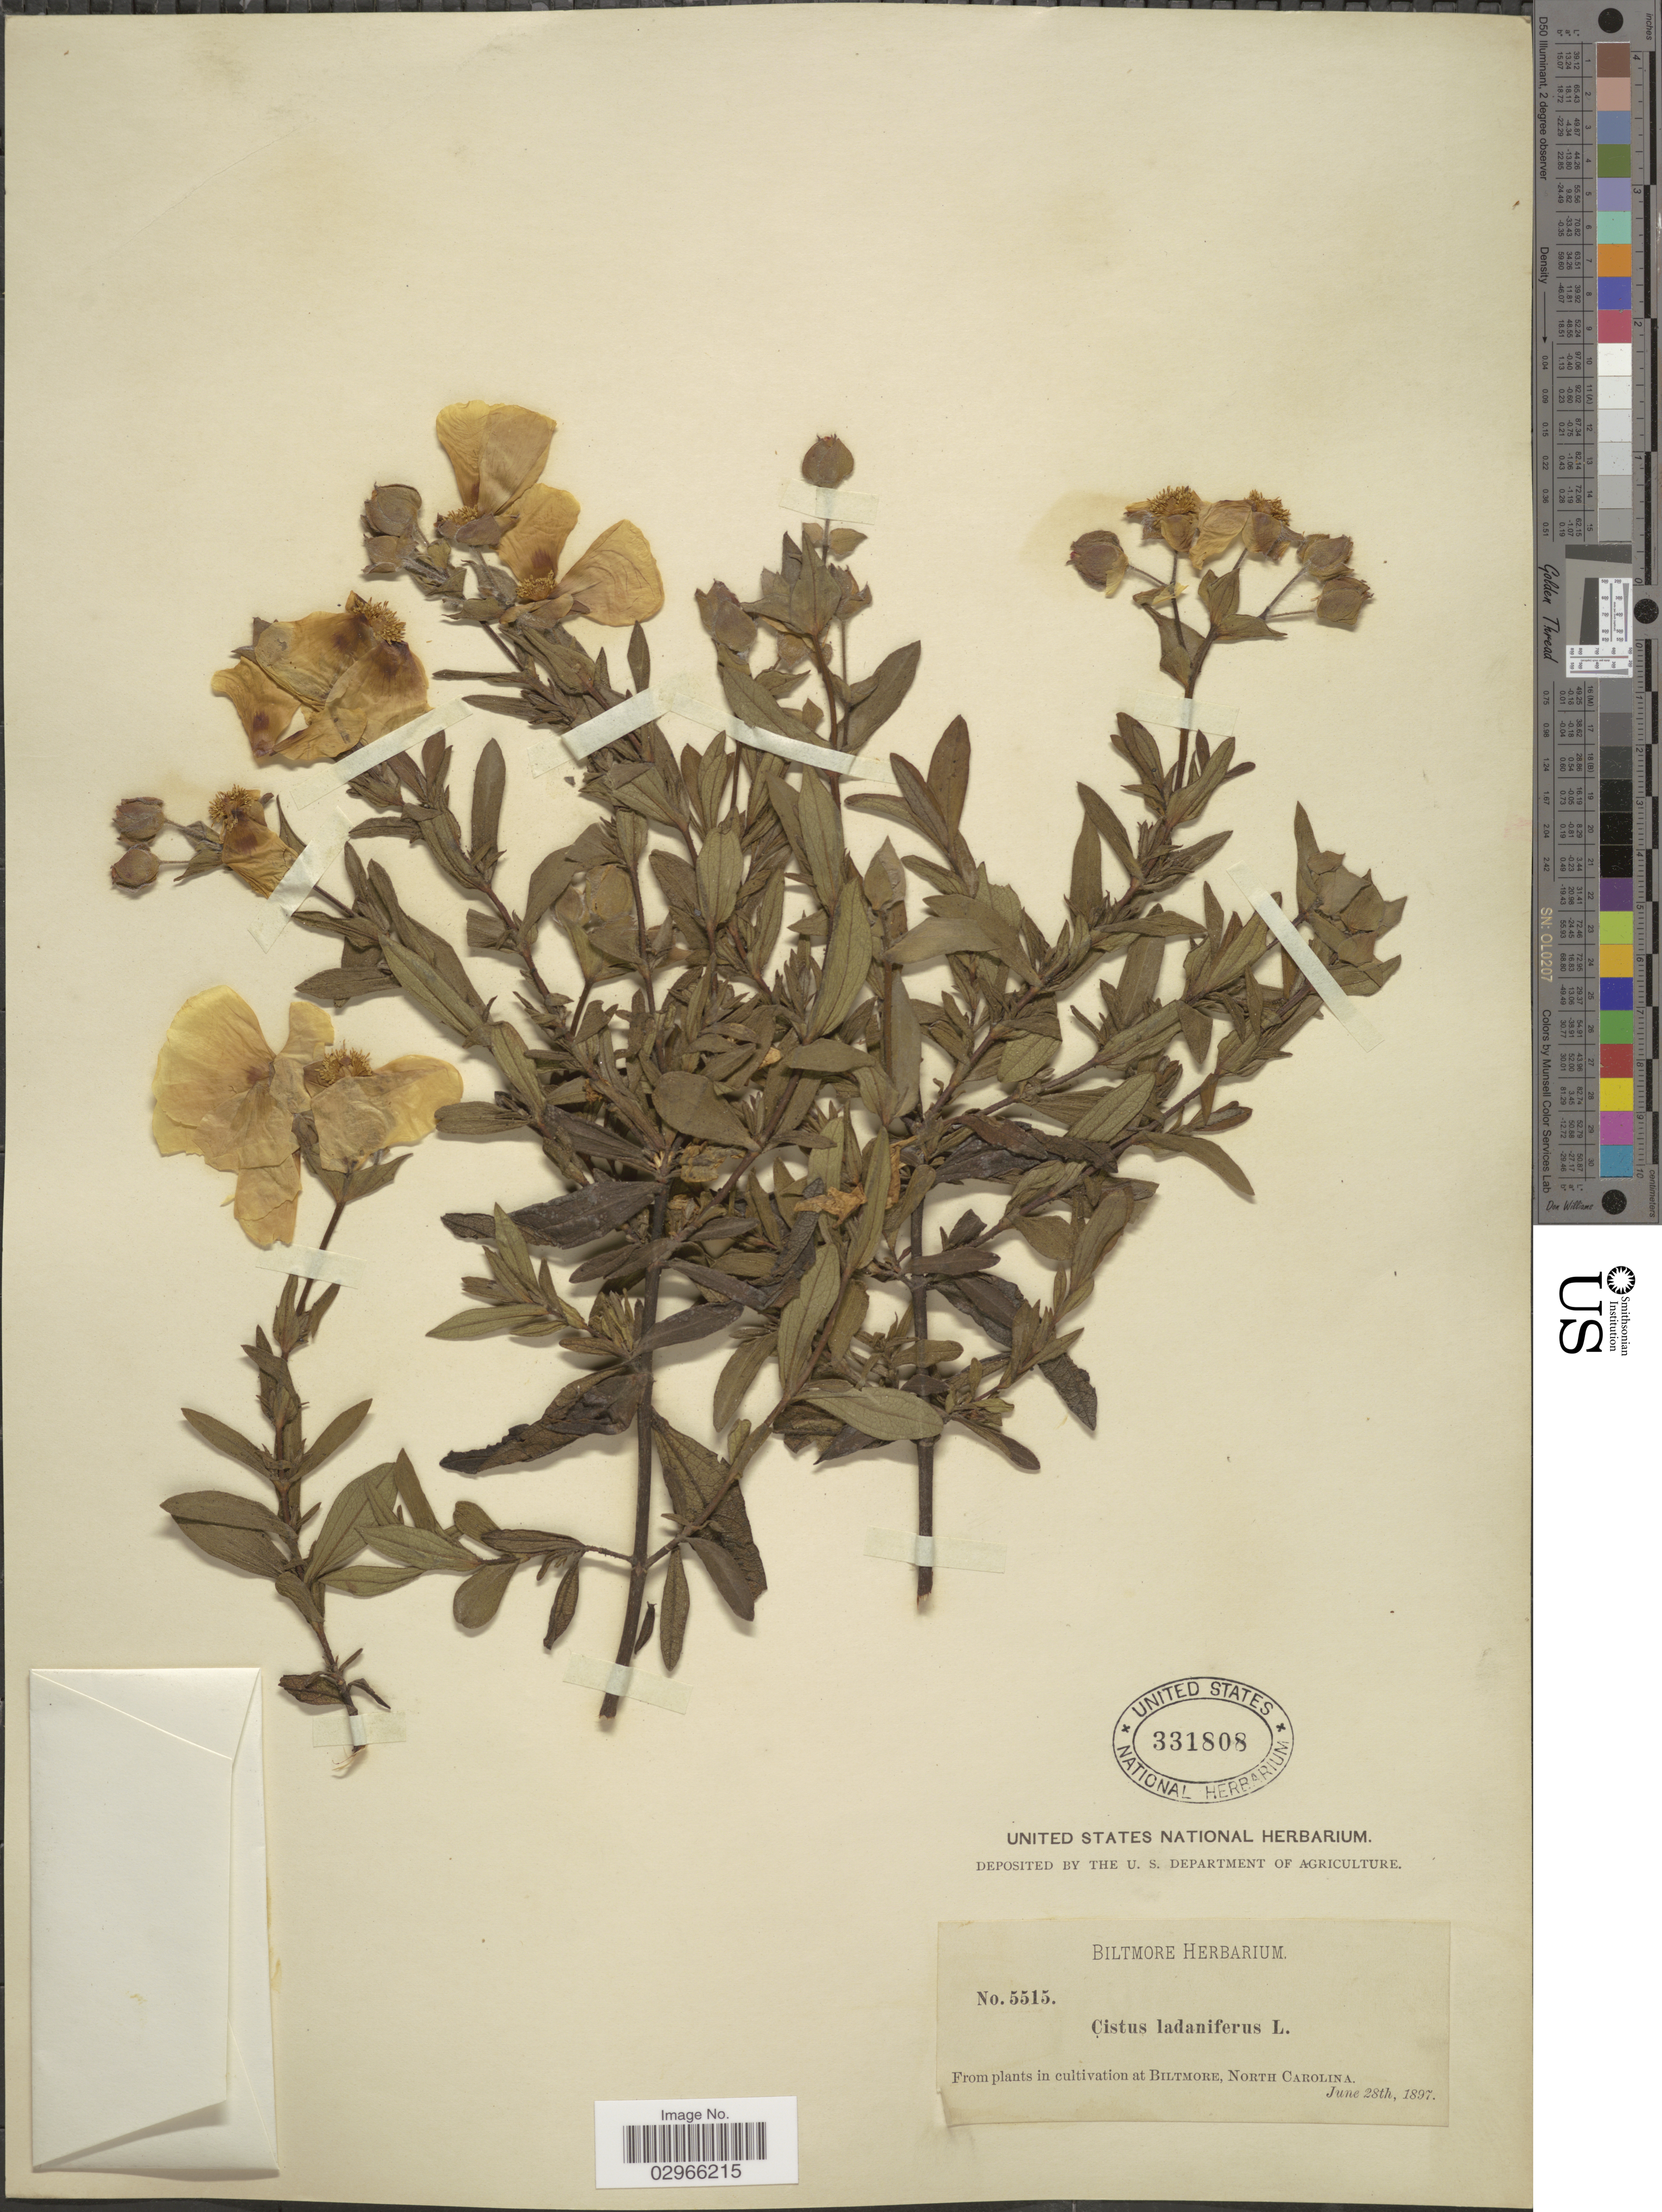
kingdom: Plantae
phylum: Tracheophyta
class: Magnoliopsida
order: Malvales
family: Cistaceae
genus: Cistus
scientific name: Cistus ladanifer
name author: L.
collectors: ex herb. Biltmore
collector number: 5515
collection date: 1897-06-28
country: United States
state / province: North Carolina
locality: Biltmore.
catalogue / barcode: US 331808